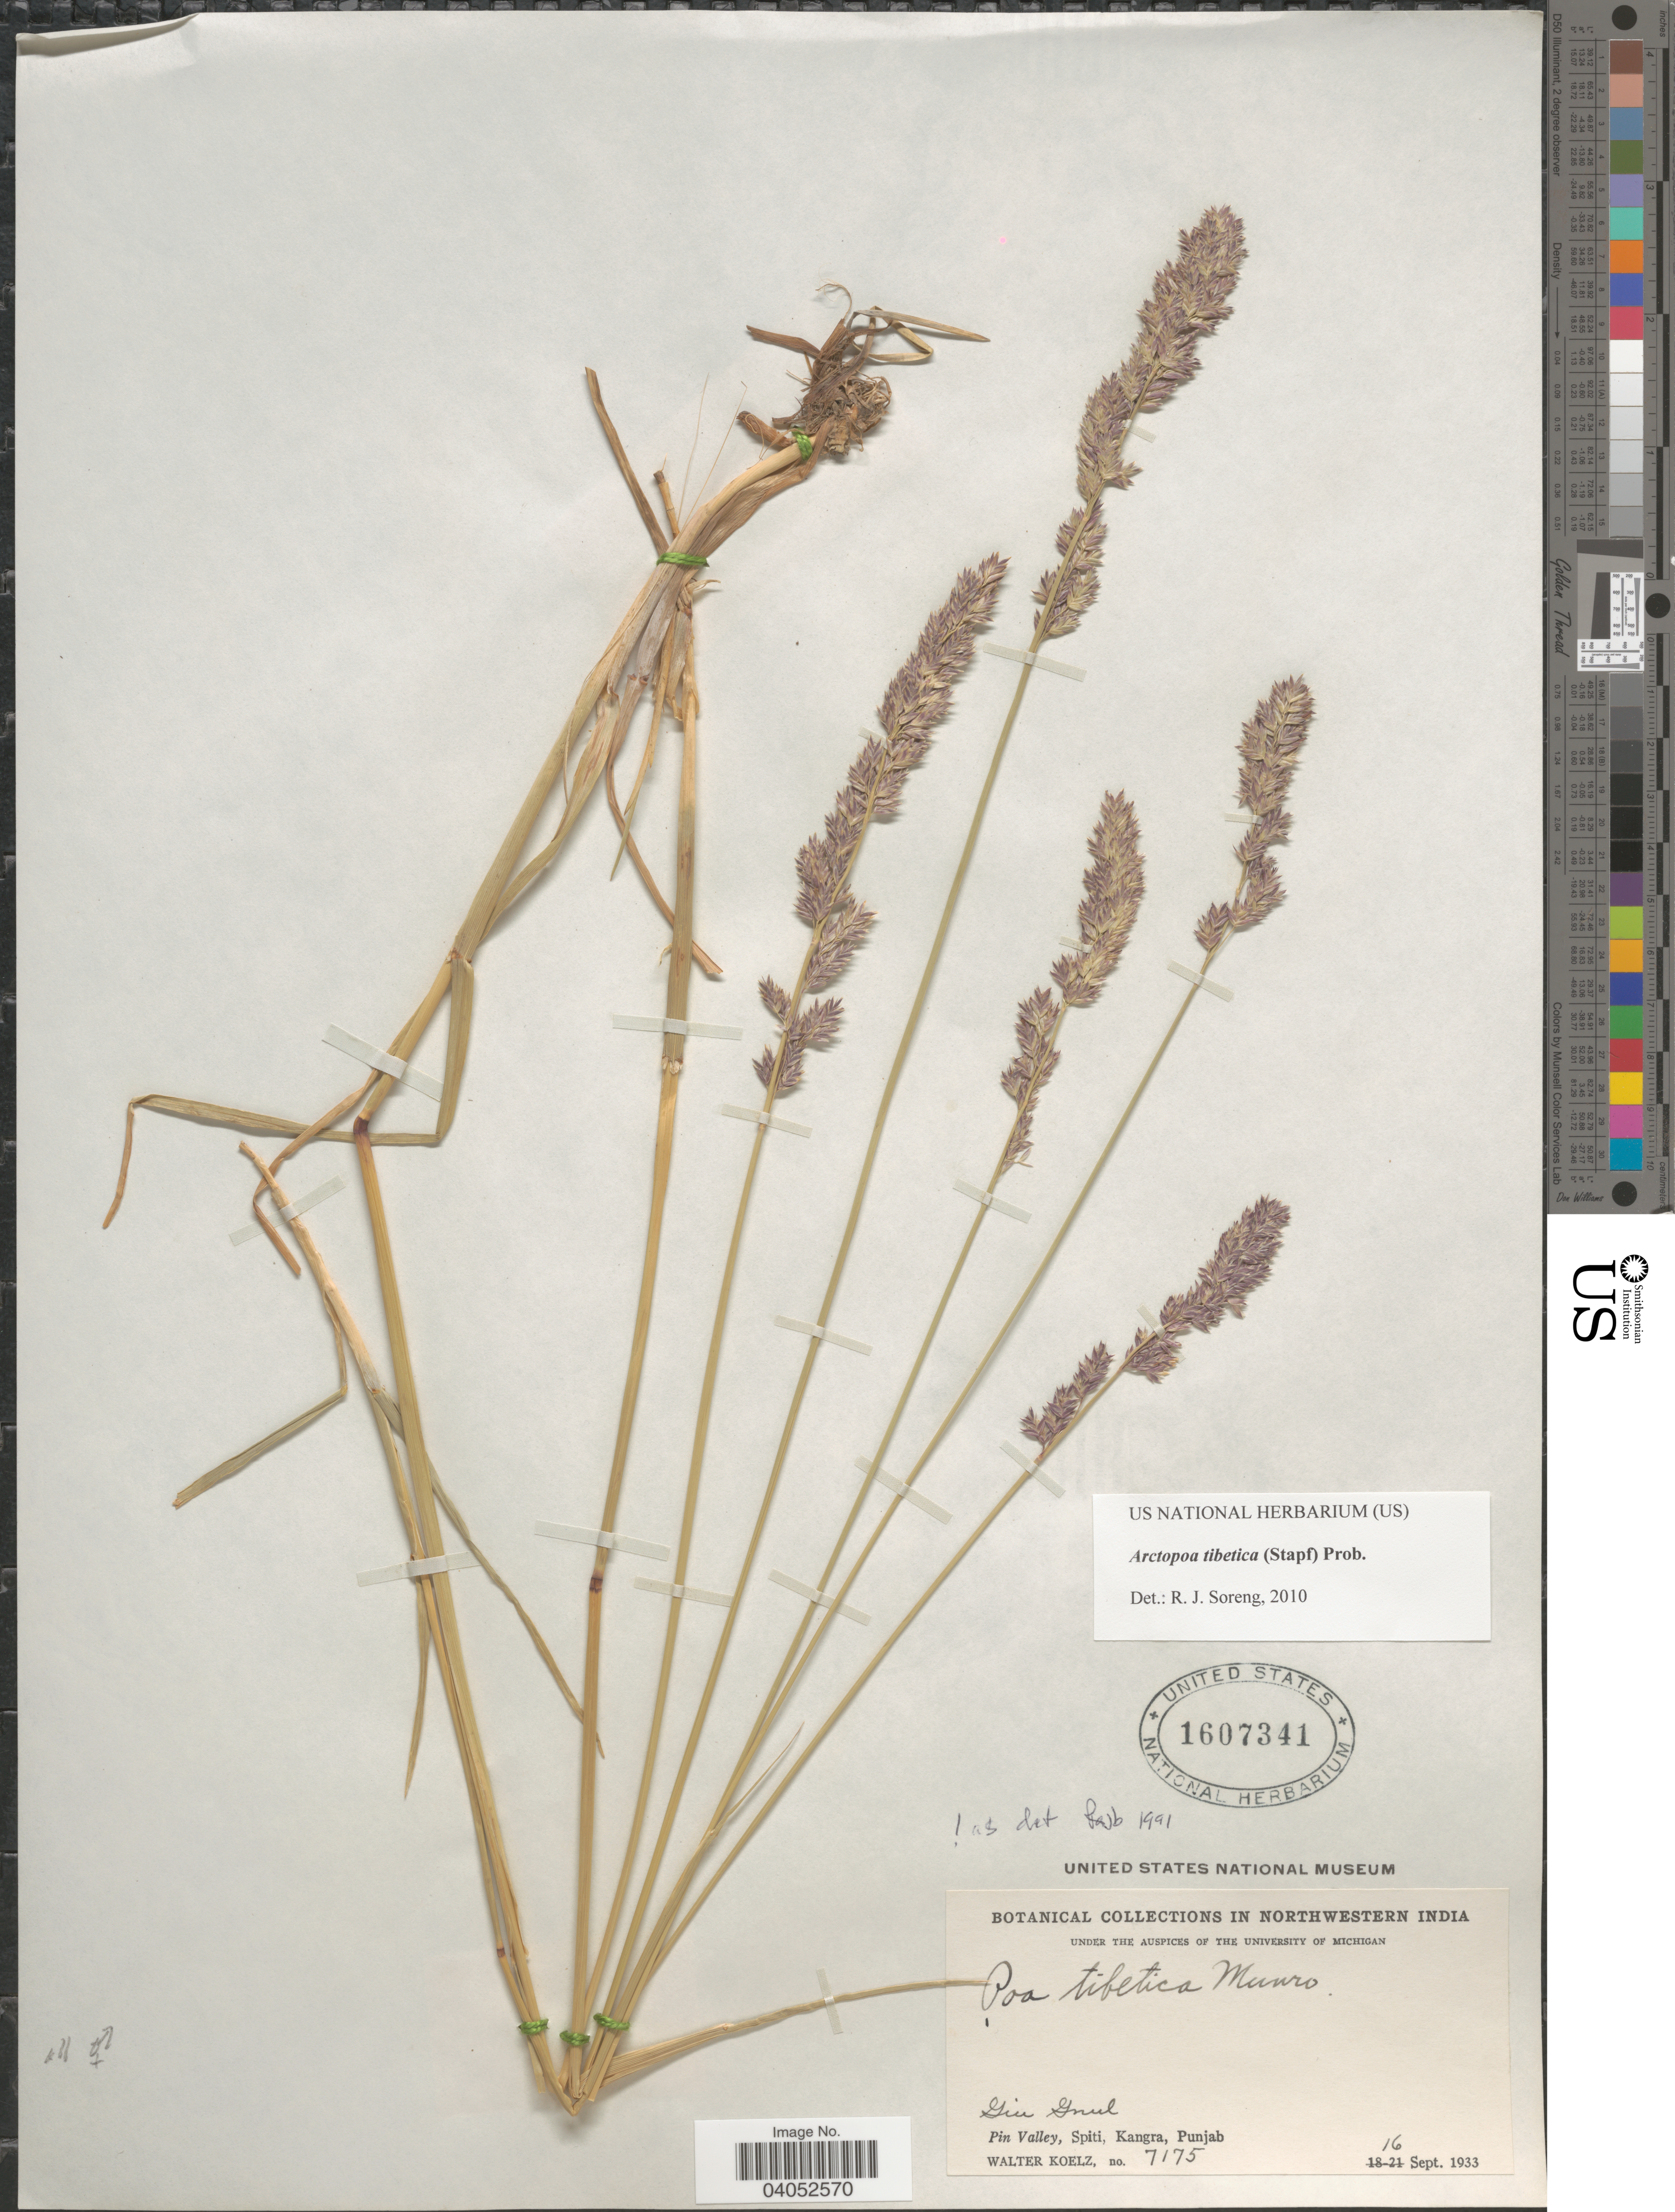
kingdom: Plantae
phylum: Tracheophyta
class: Liliopsida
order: Poales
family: Poaceae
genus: Arctopoa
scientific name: Arctopoa tibetica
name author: (Munro ex Stapf) Prob.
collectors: W. N. Koelz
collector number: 7175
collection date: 1933-09-16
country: India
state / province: Punjab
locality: Northwestern India. Pin Valley, Spiti, Kangra, Punjab.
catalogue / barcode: US 1607341